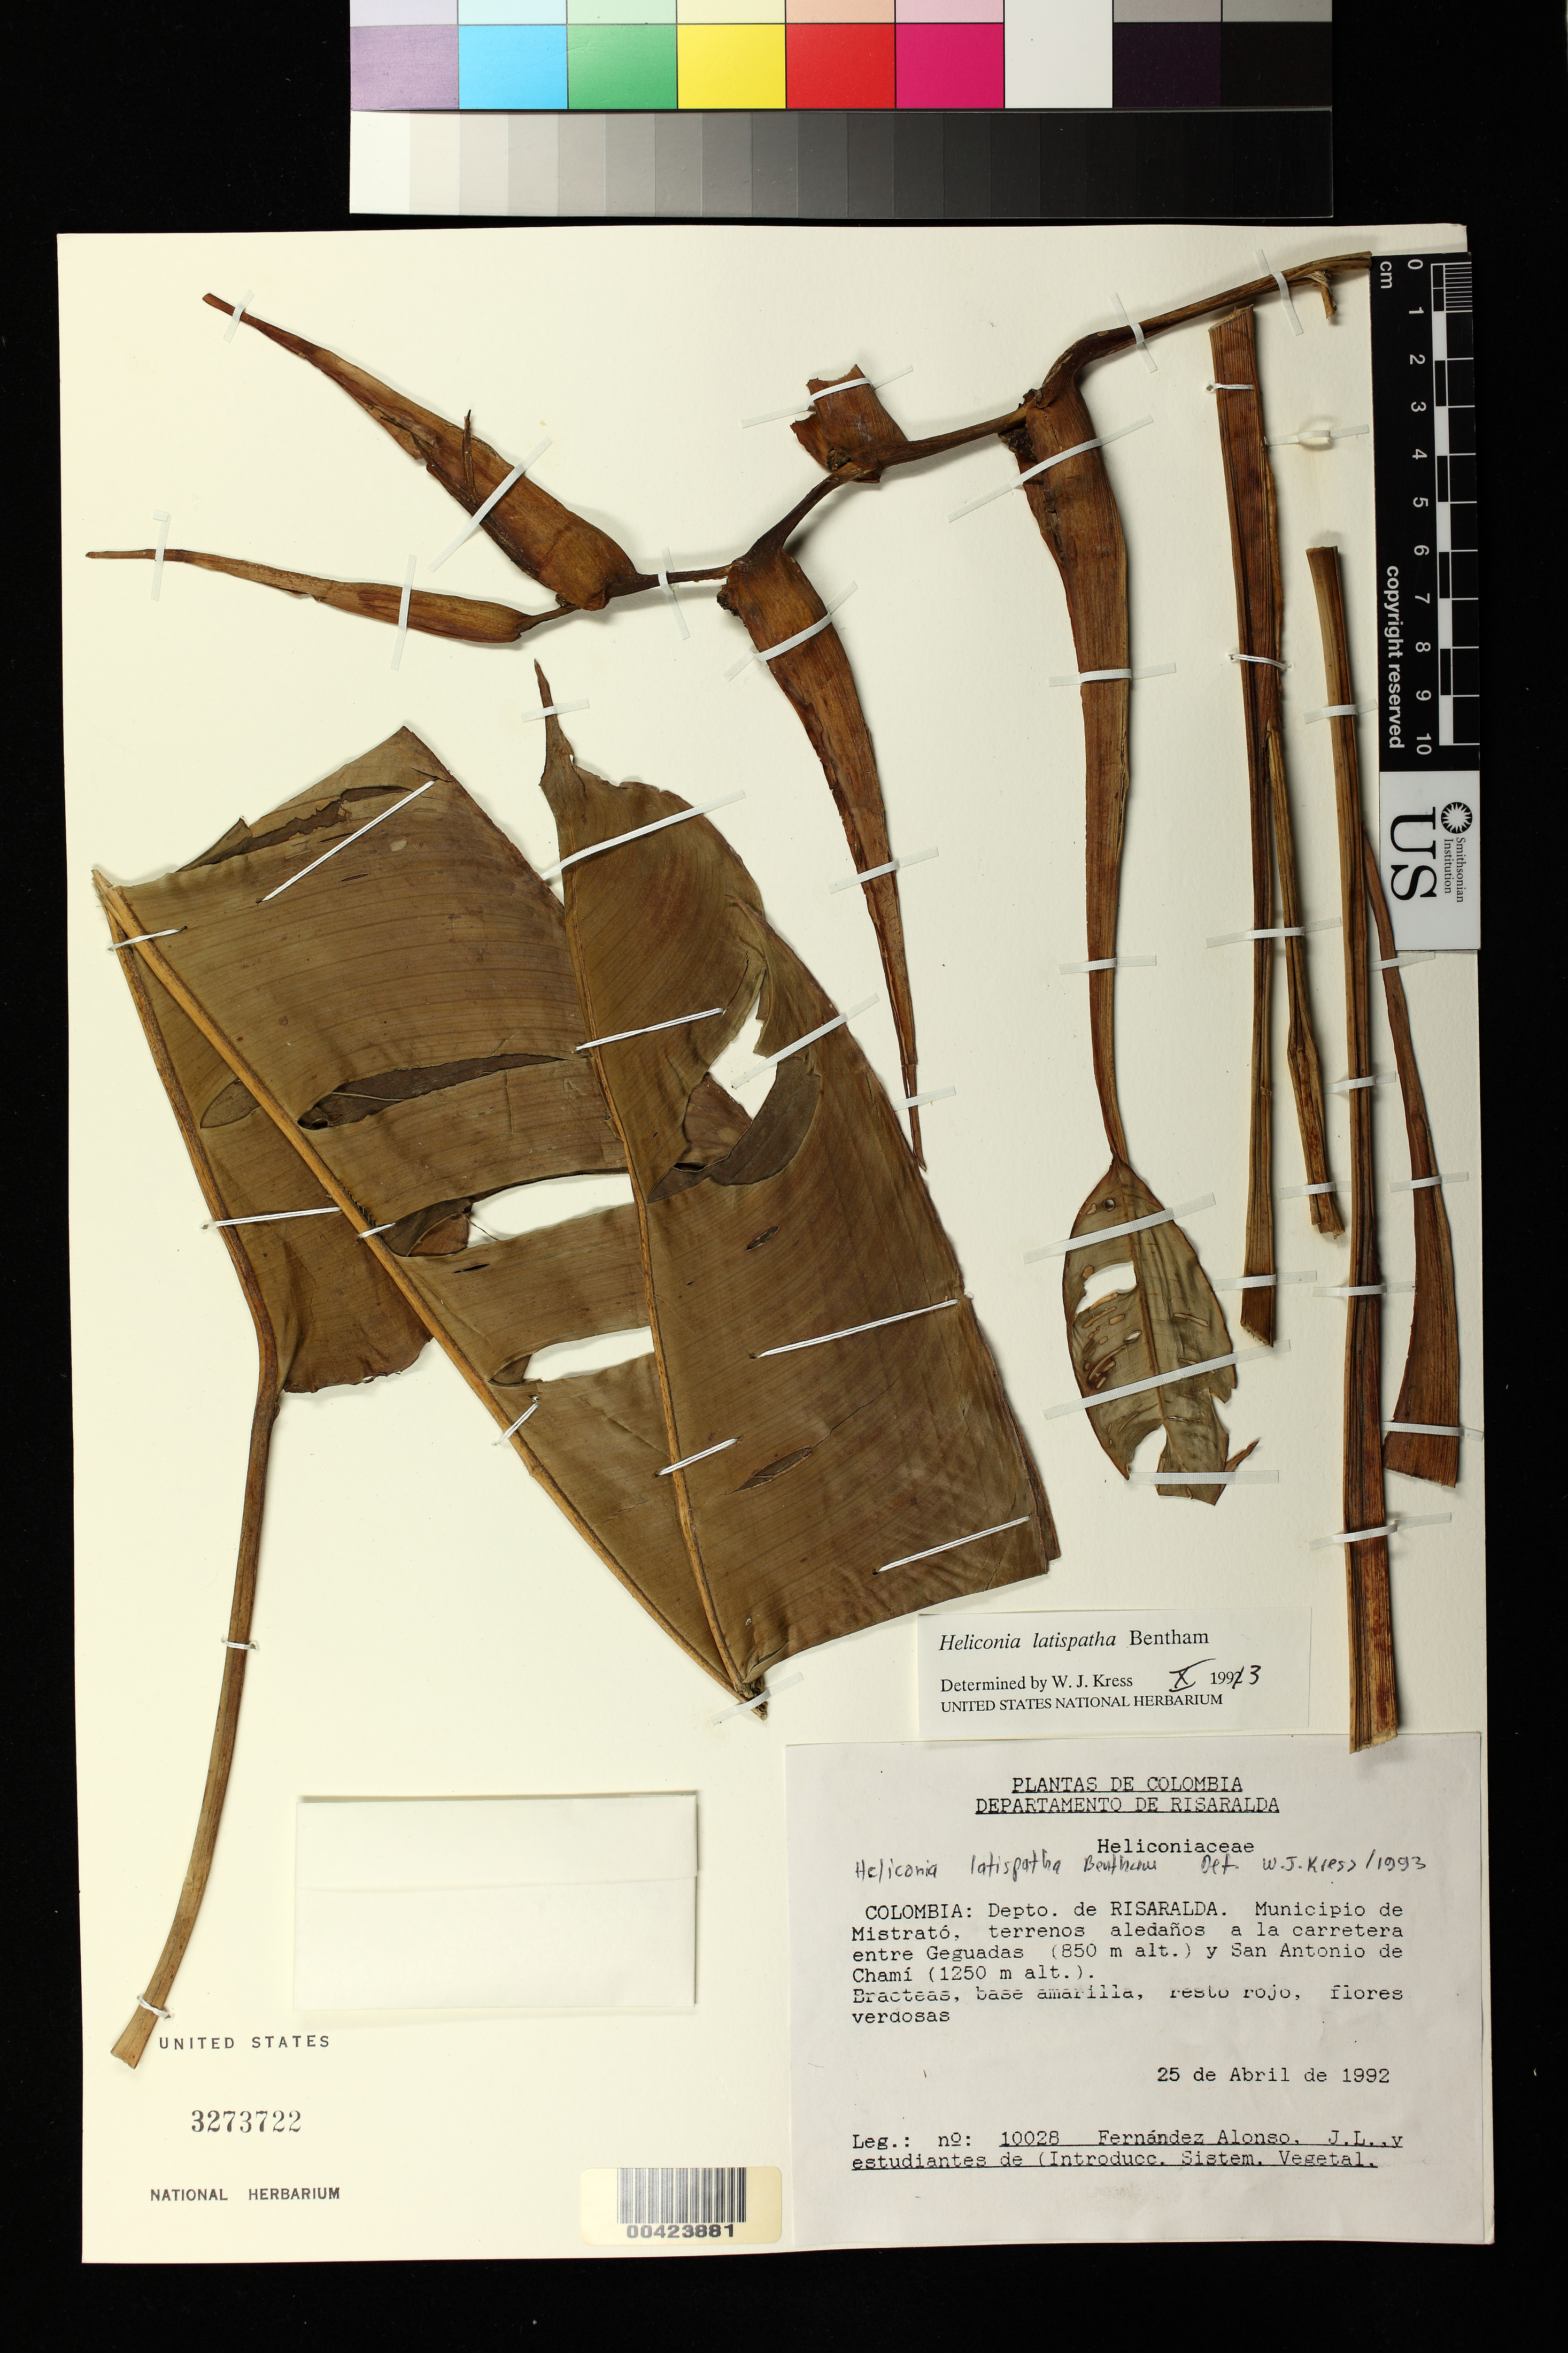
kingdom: Plantae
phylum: Tracheophyta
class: Liliopsida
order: Zingiberales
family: Heliconiaceae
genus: Heliconia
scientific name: Heliconia latispatha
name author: Benth.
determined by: Kress, W. J., (US), Smithsonian Institution - National Museum of Natural History (UNITED STATES)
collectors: J. L. Fernández-Alonso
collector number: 10028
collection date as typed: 25 Apr 1992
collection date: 1992-04-25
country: Colombia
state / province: Risaralda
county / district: Mistrató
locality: Entre Geguadas y San Antonia de Chami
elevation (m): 850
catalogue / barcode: US 3273722